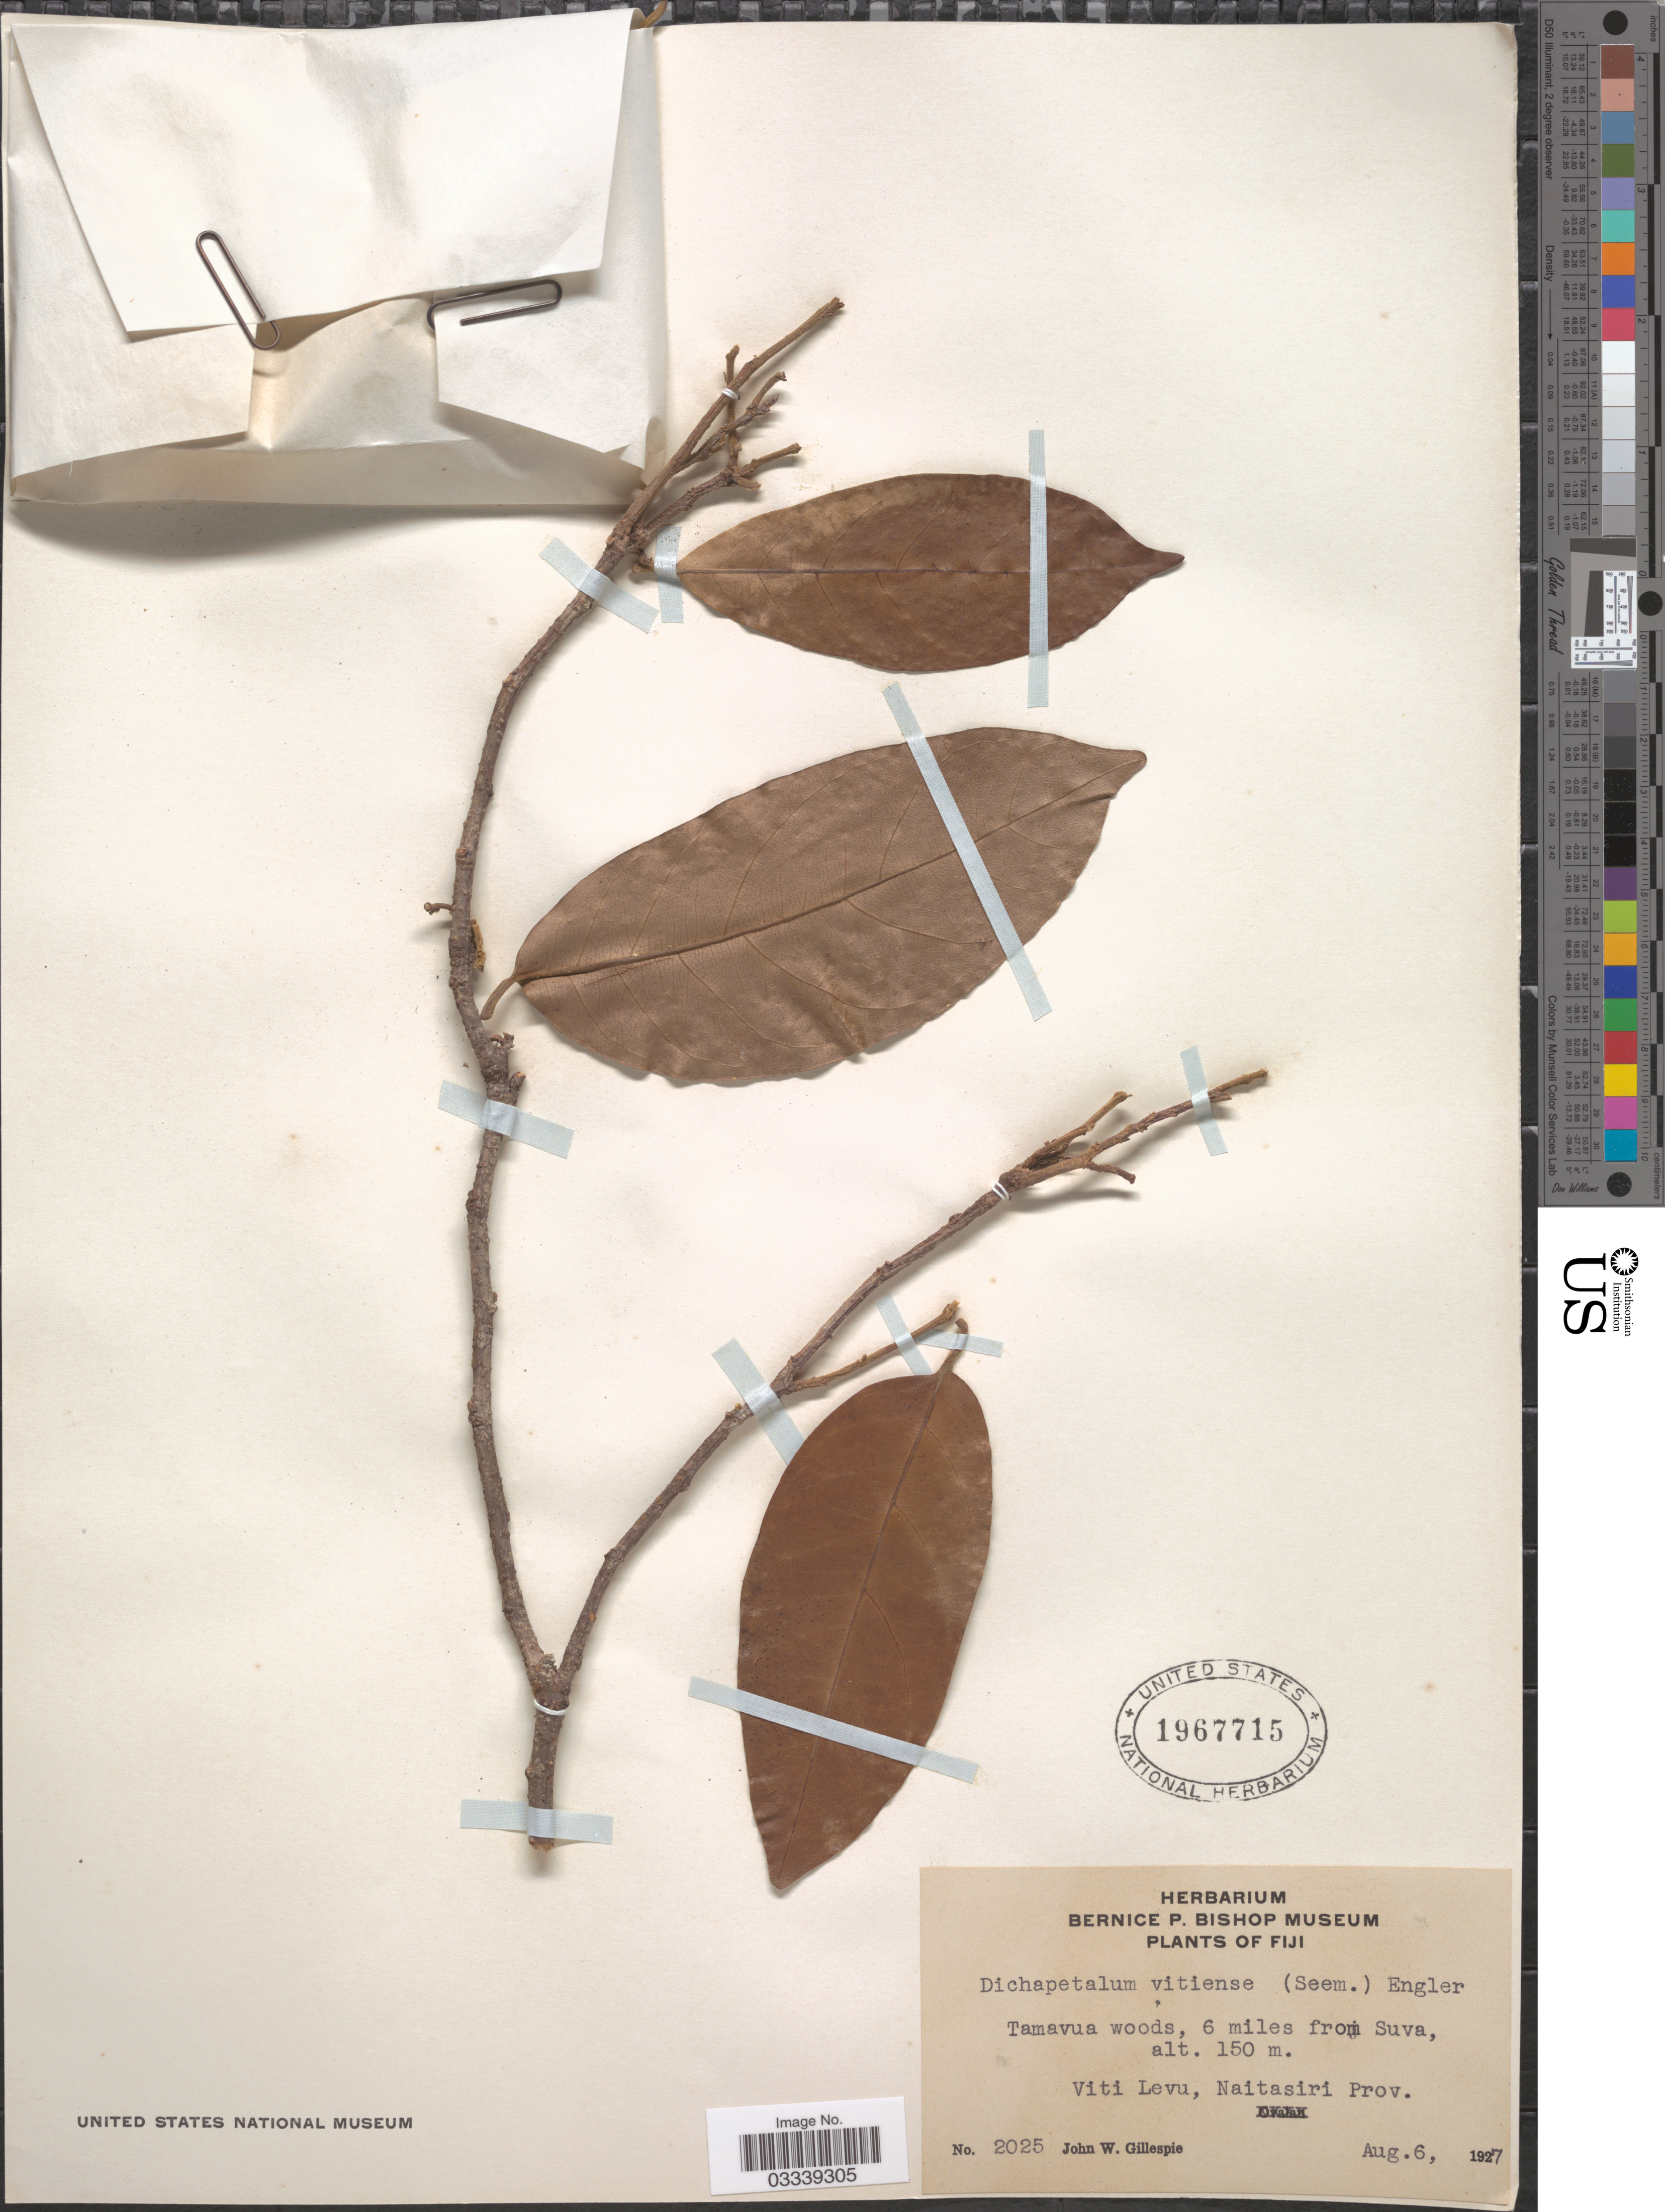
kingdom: Plantae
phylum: Tracheophyta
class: Magnoliopsida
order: Malpighiales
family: Dichapetalaceae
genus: Dichapetalum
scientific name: Dichapetalum vitiense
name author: (Seem.) Engl.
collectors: J. W. Gillespie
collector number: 2025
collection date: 1927-08-06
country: Fiji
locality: Tamavua woods, 6 miles from Suva, Viti Levu, Naitasiri Prov.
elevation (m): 150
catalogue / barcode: US 1967715